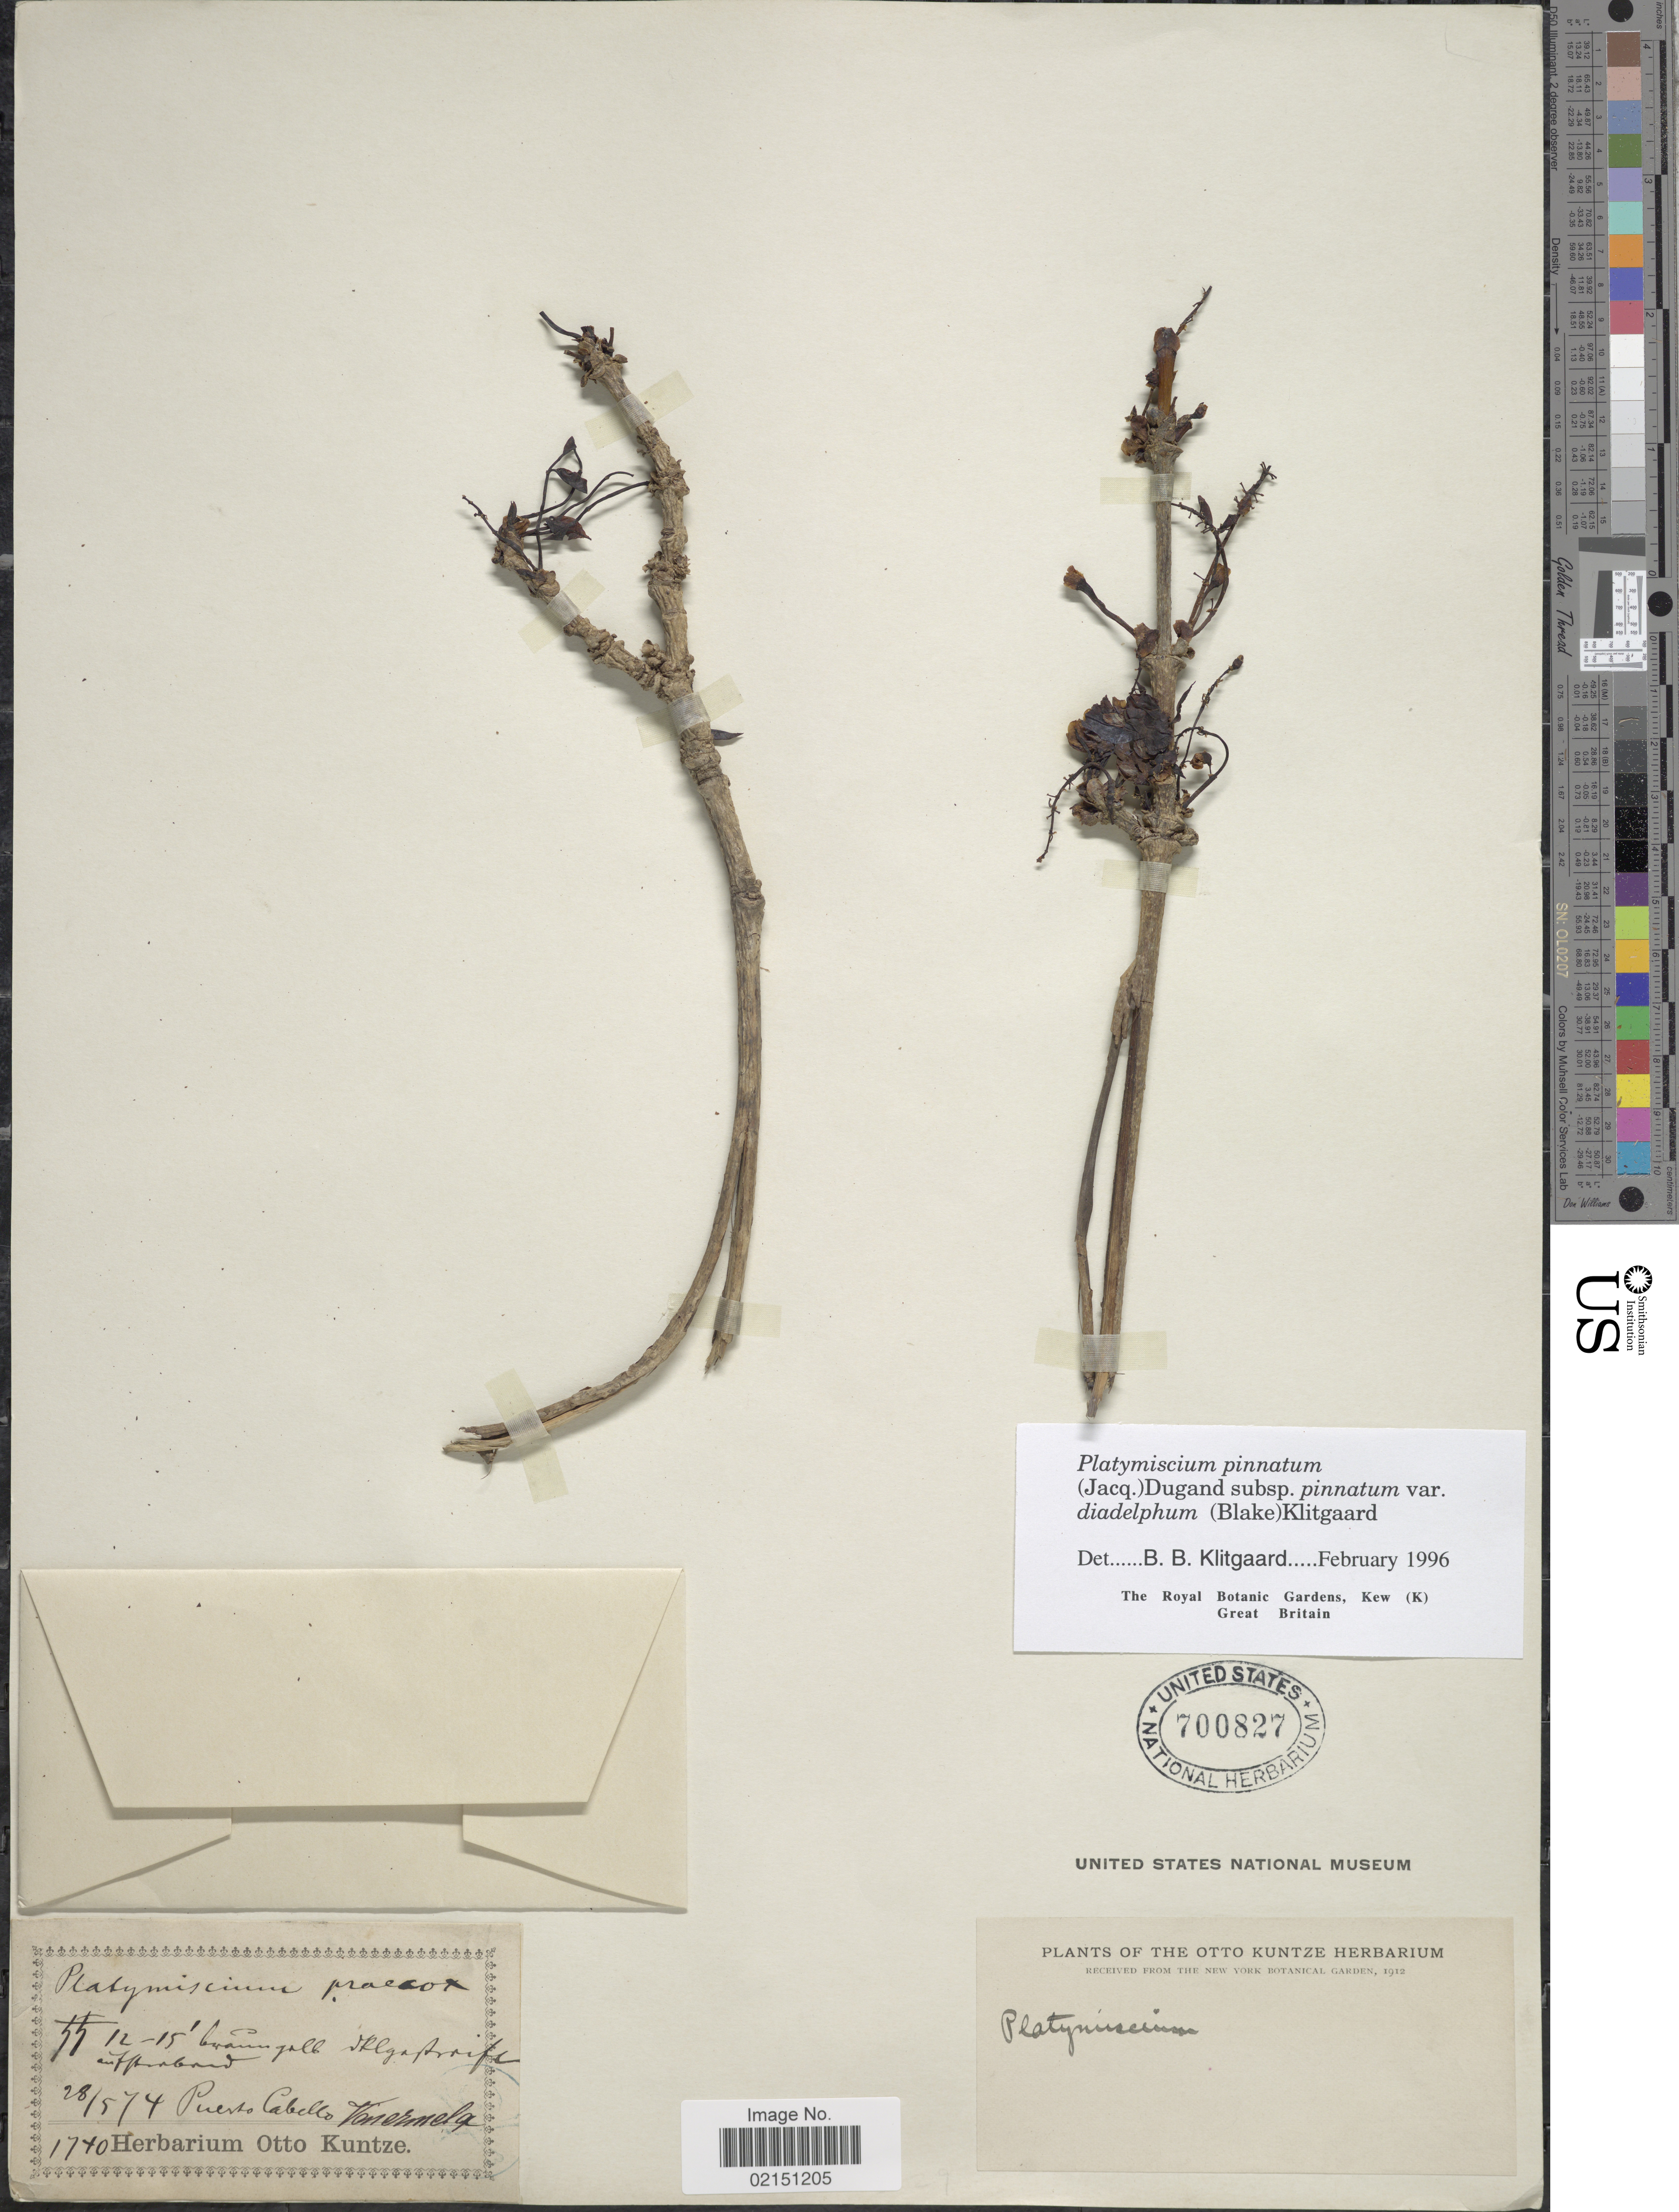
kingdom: Plantae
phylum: Tracheophyta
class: Magnoliopsida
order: Fabales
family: Fabaceae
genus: Platymiscium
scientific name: Platymiscium pinnatum var. diadelphum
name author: (S.F. Blake) Klitg.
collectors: ex herb. Otto Kuntze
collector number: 1740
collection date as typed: Transcribed d/m/y: 28/5/4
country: Venezuela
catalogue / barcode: US 700827